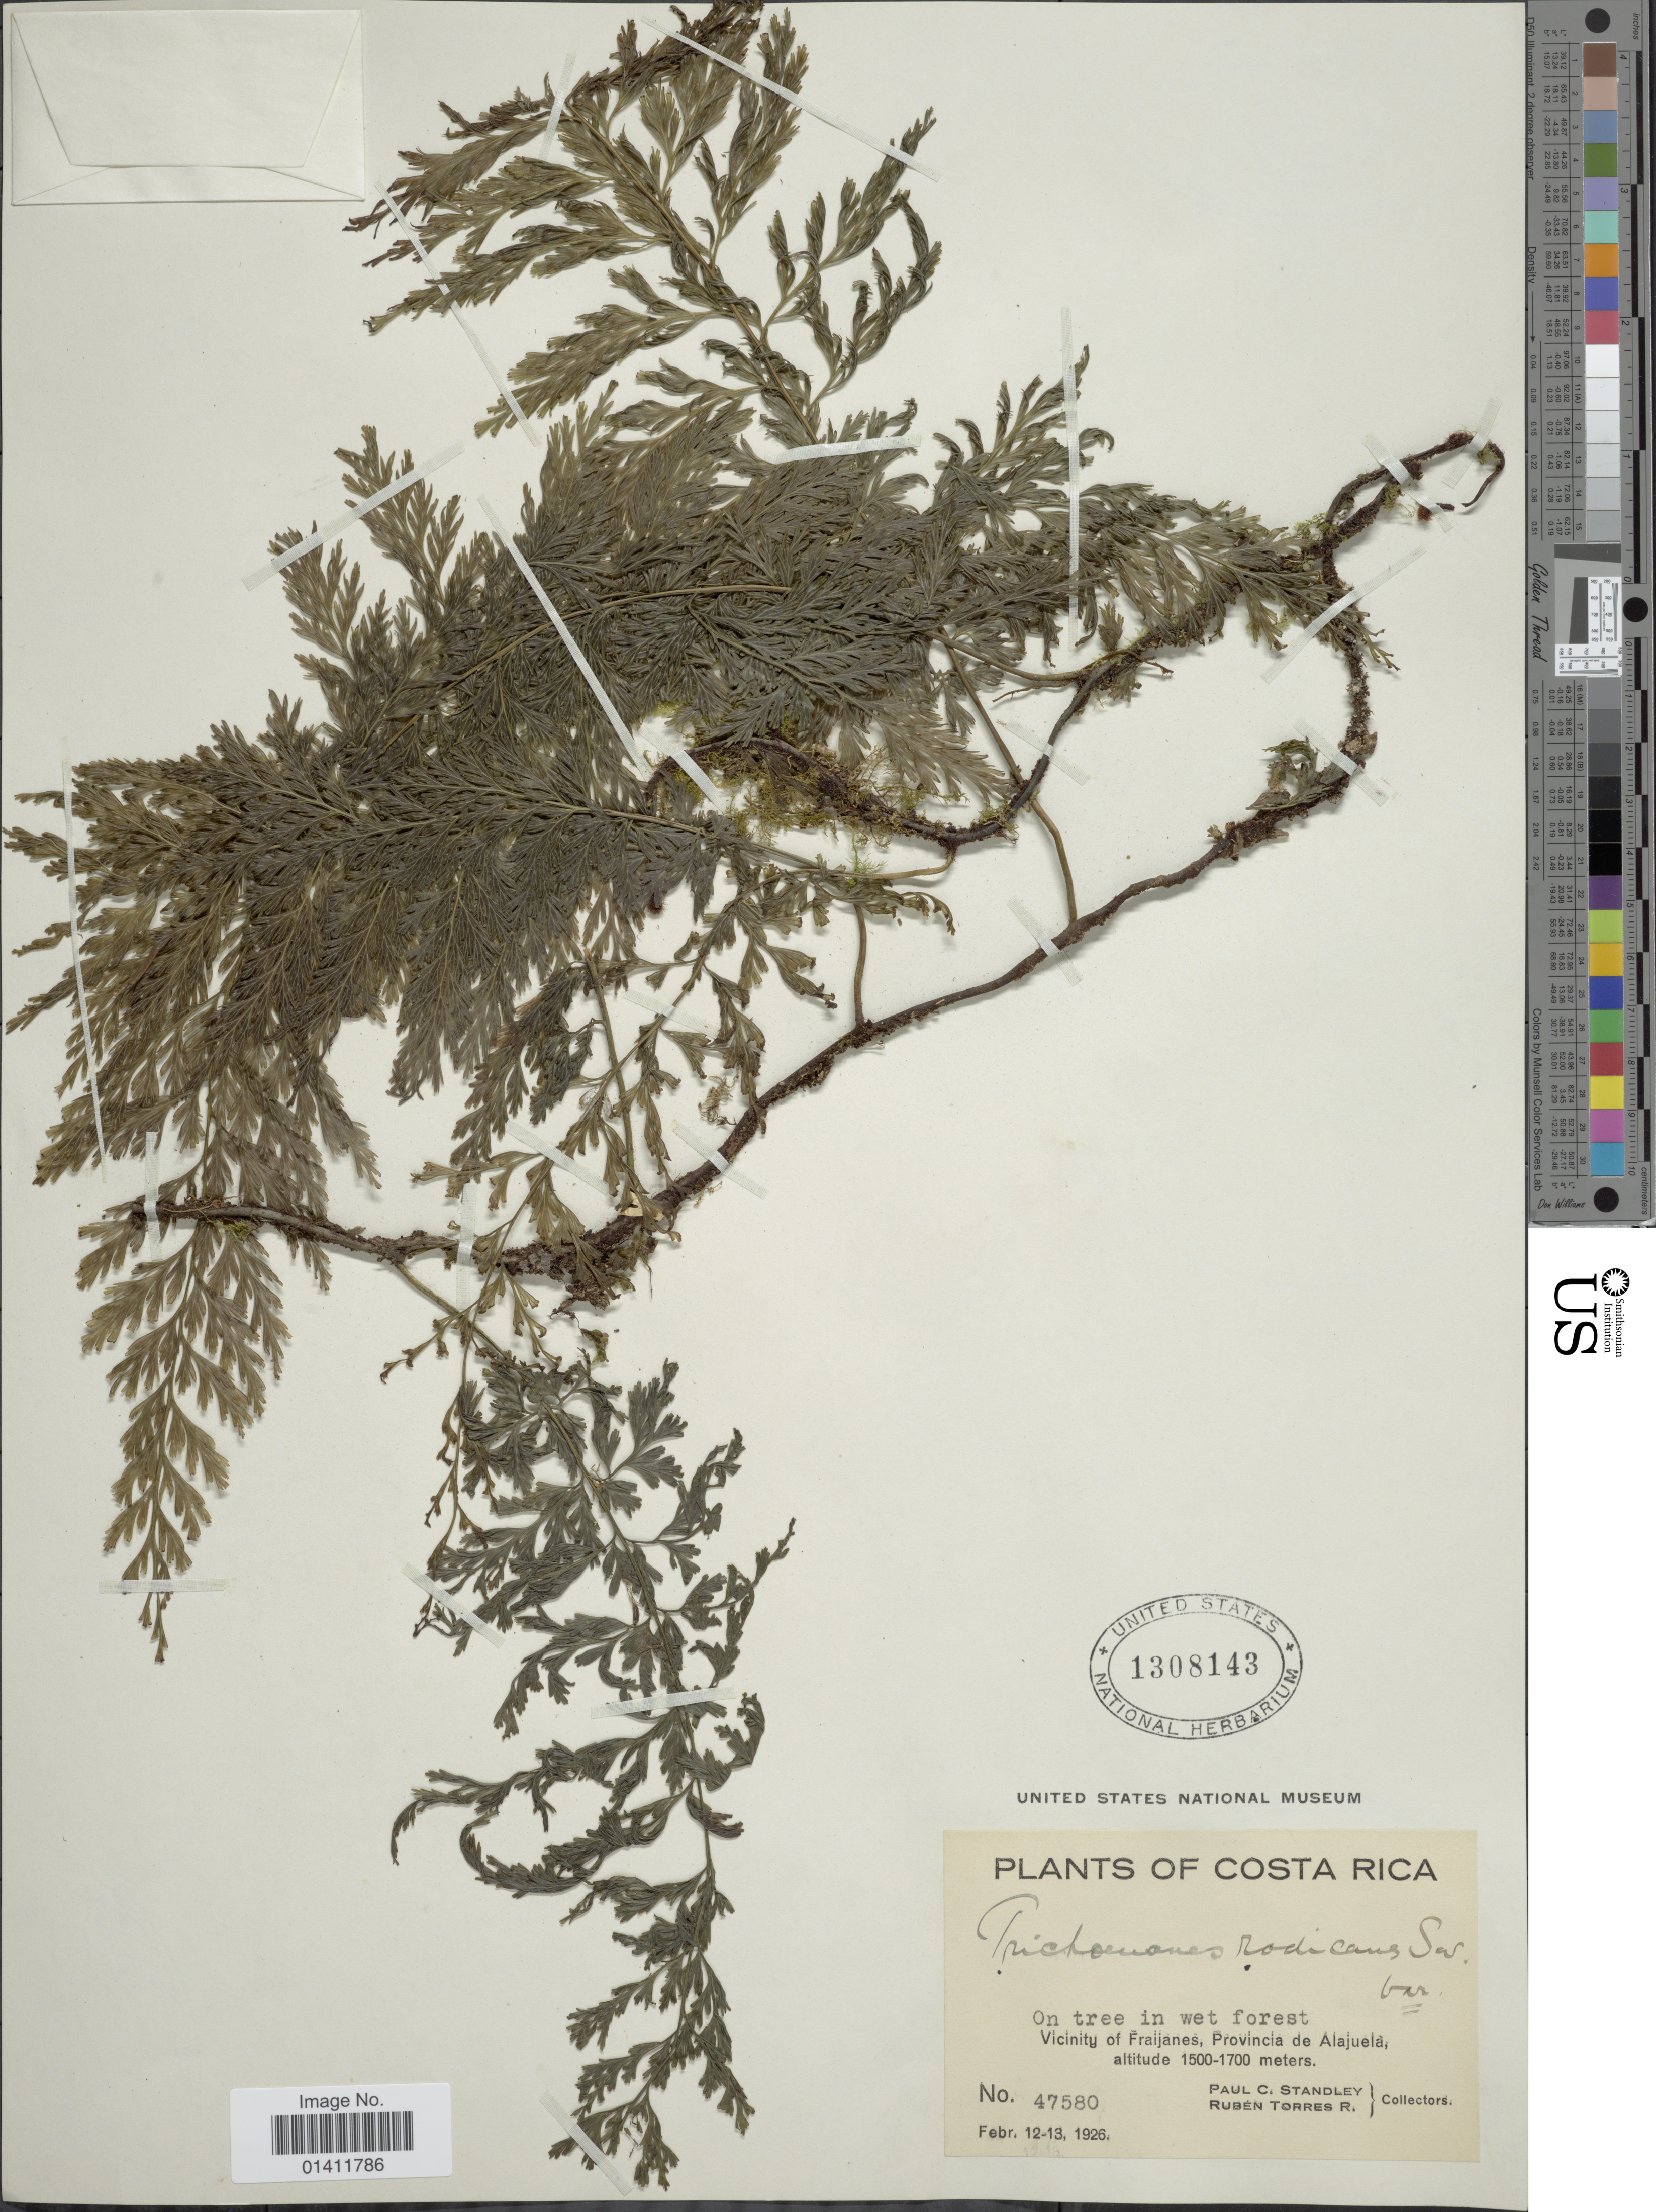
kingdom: Plantae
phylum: Tracheophyta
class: Polypodiopsida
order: Hymenophyllales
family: Hymenophyllaceae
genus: Vandenboschia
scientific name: Vandenboschia radicans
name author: (Sw.) Copel.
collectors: P. C. Standley & R. Torres Rojas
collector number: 47580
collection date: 1926-02-12/1926-02-13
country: Costa Rica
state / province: Alajuela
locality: Vicinity of Fraijanes, Provincia de Alajuela.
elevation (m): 1500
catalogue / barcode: US 1308143